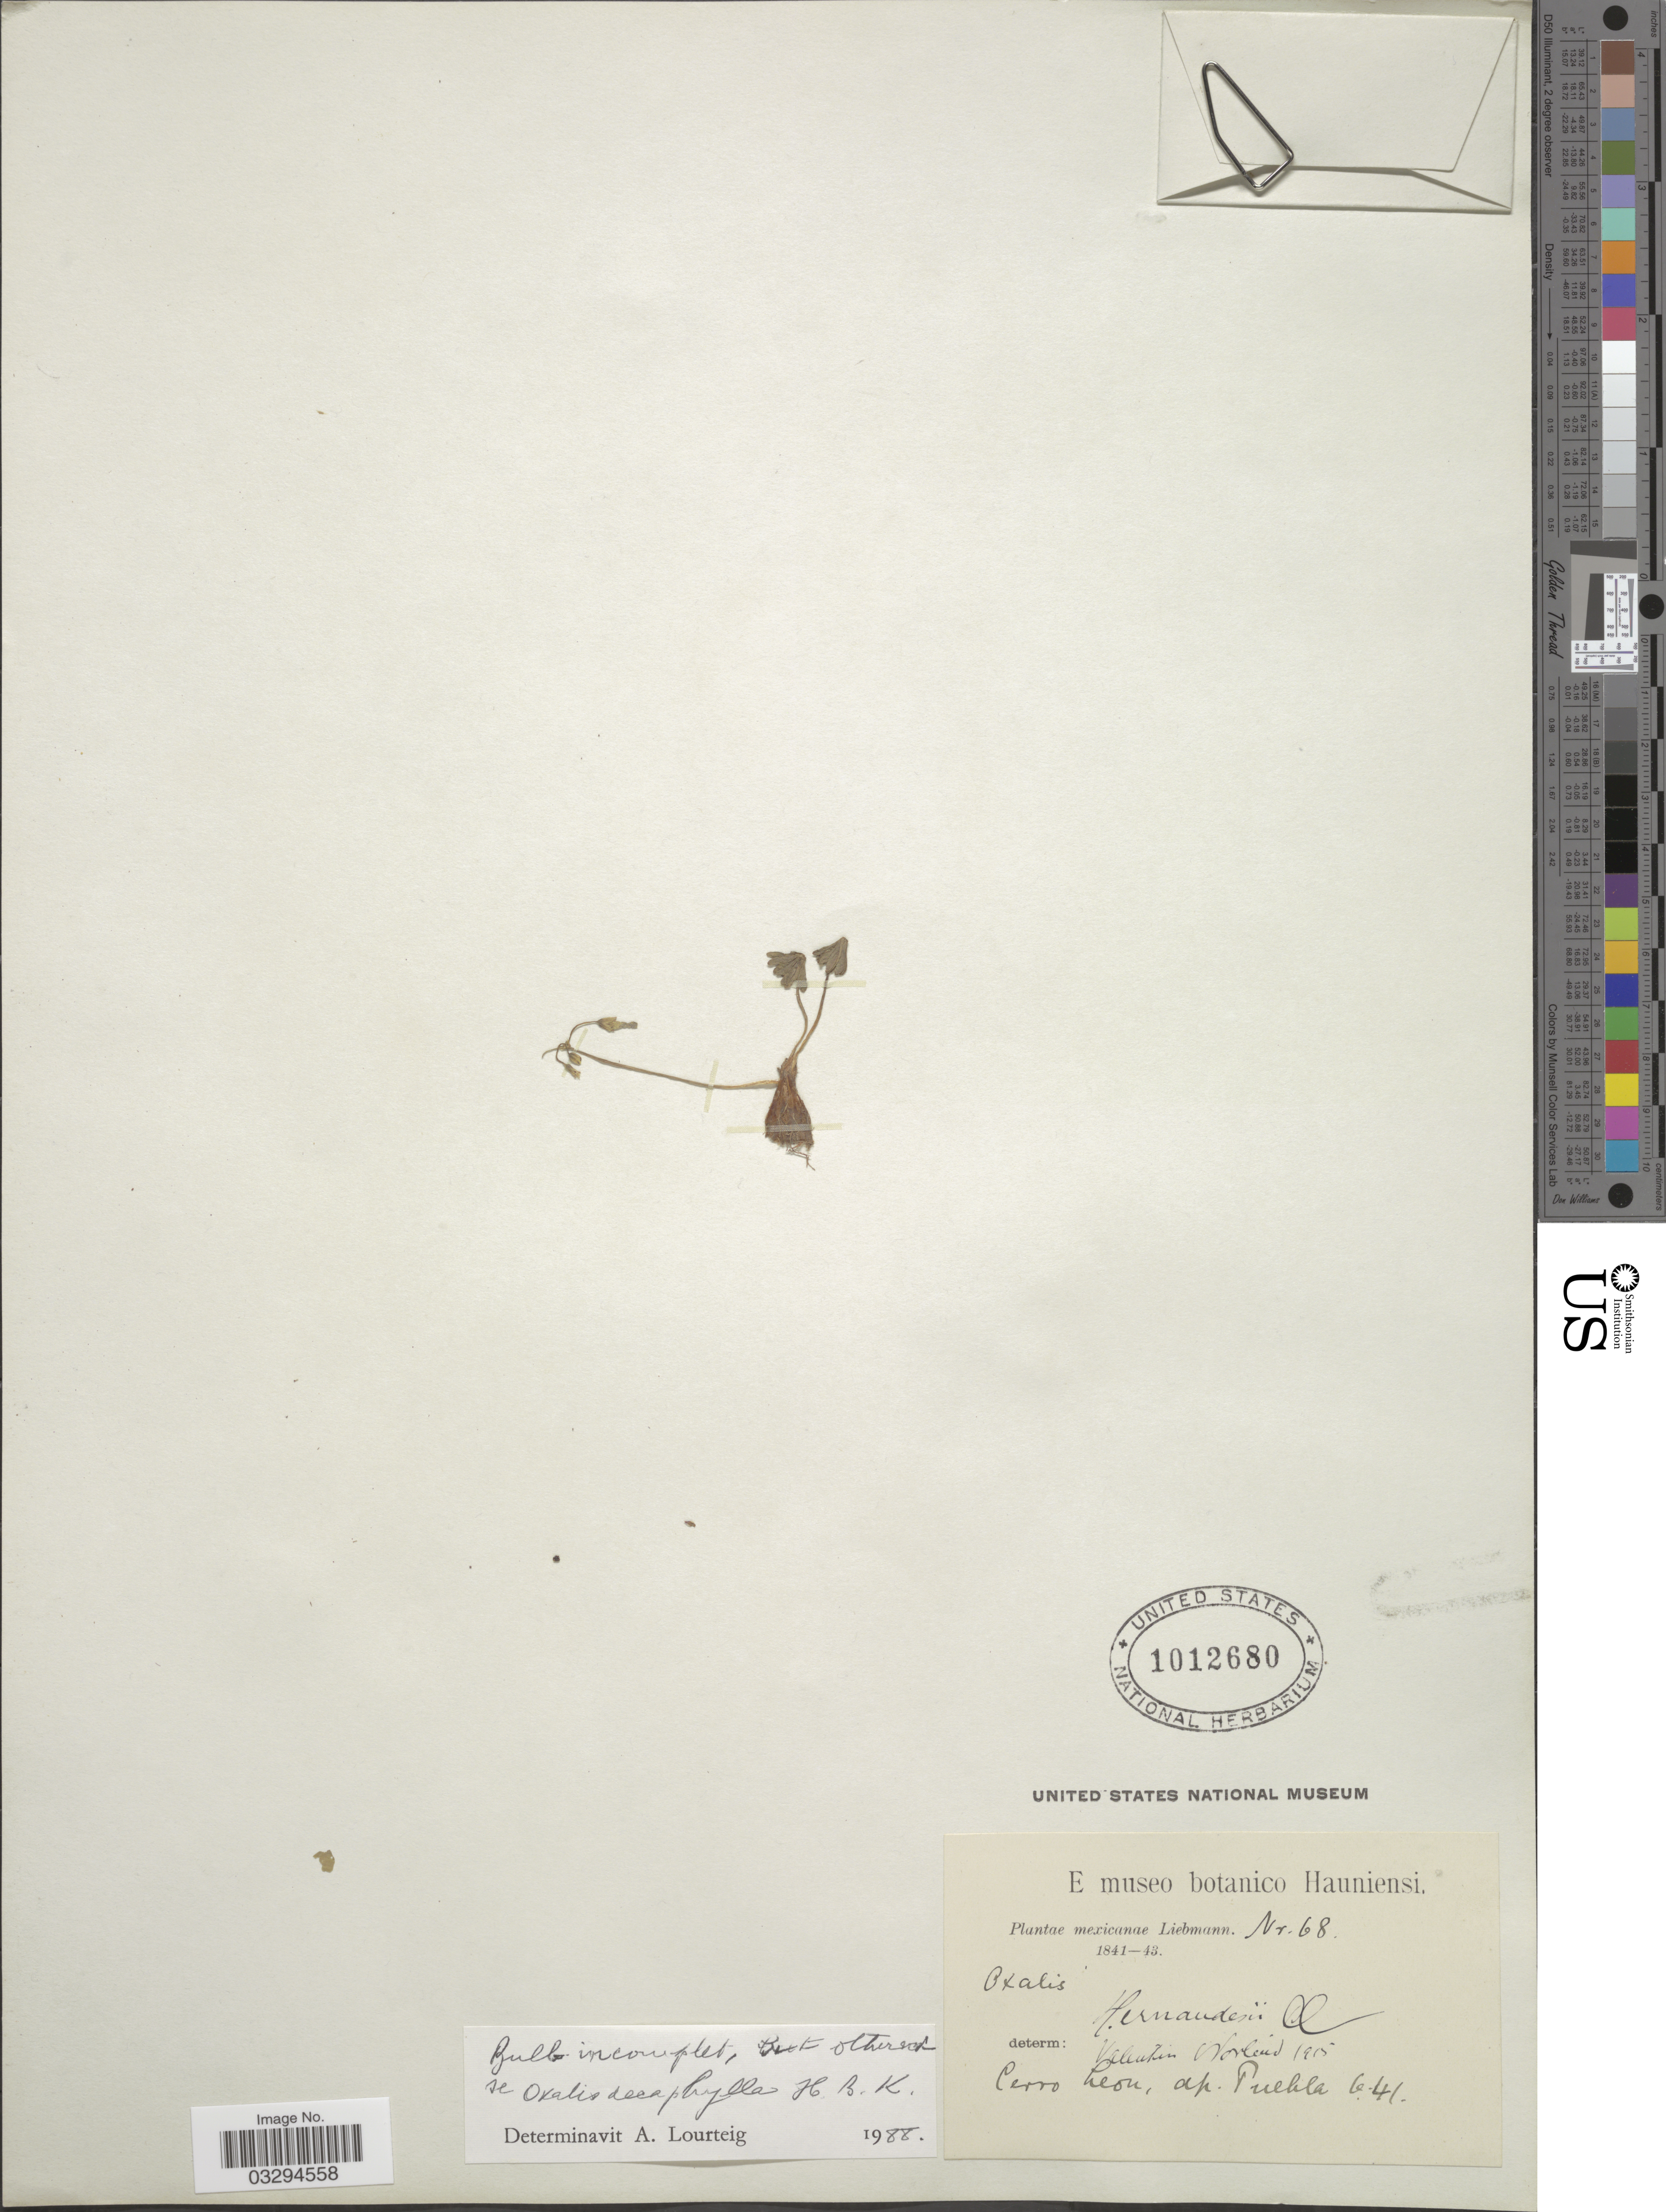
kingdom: Plantae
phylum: Tracheophyta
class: Magnoliopsida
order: Oxalidales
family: Oxalidaceae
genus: Oxalis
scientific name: Oxalis decaphylla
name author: Kunth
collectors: Liebmann, --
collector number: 68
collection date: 1841-06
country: Mexico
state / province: Puebla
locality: Cerro Leon, dp. Puebla.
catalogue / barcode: US 1012680